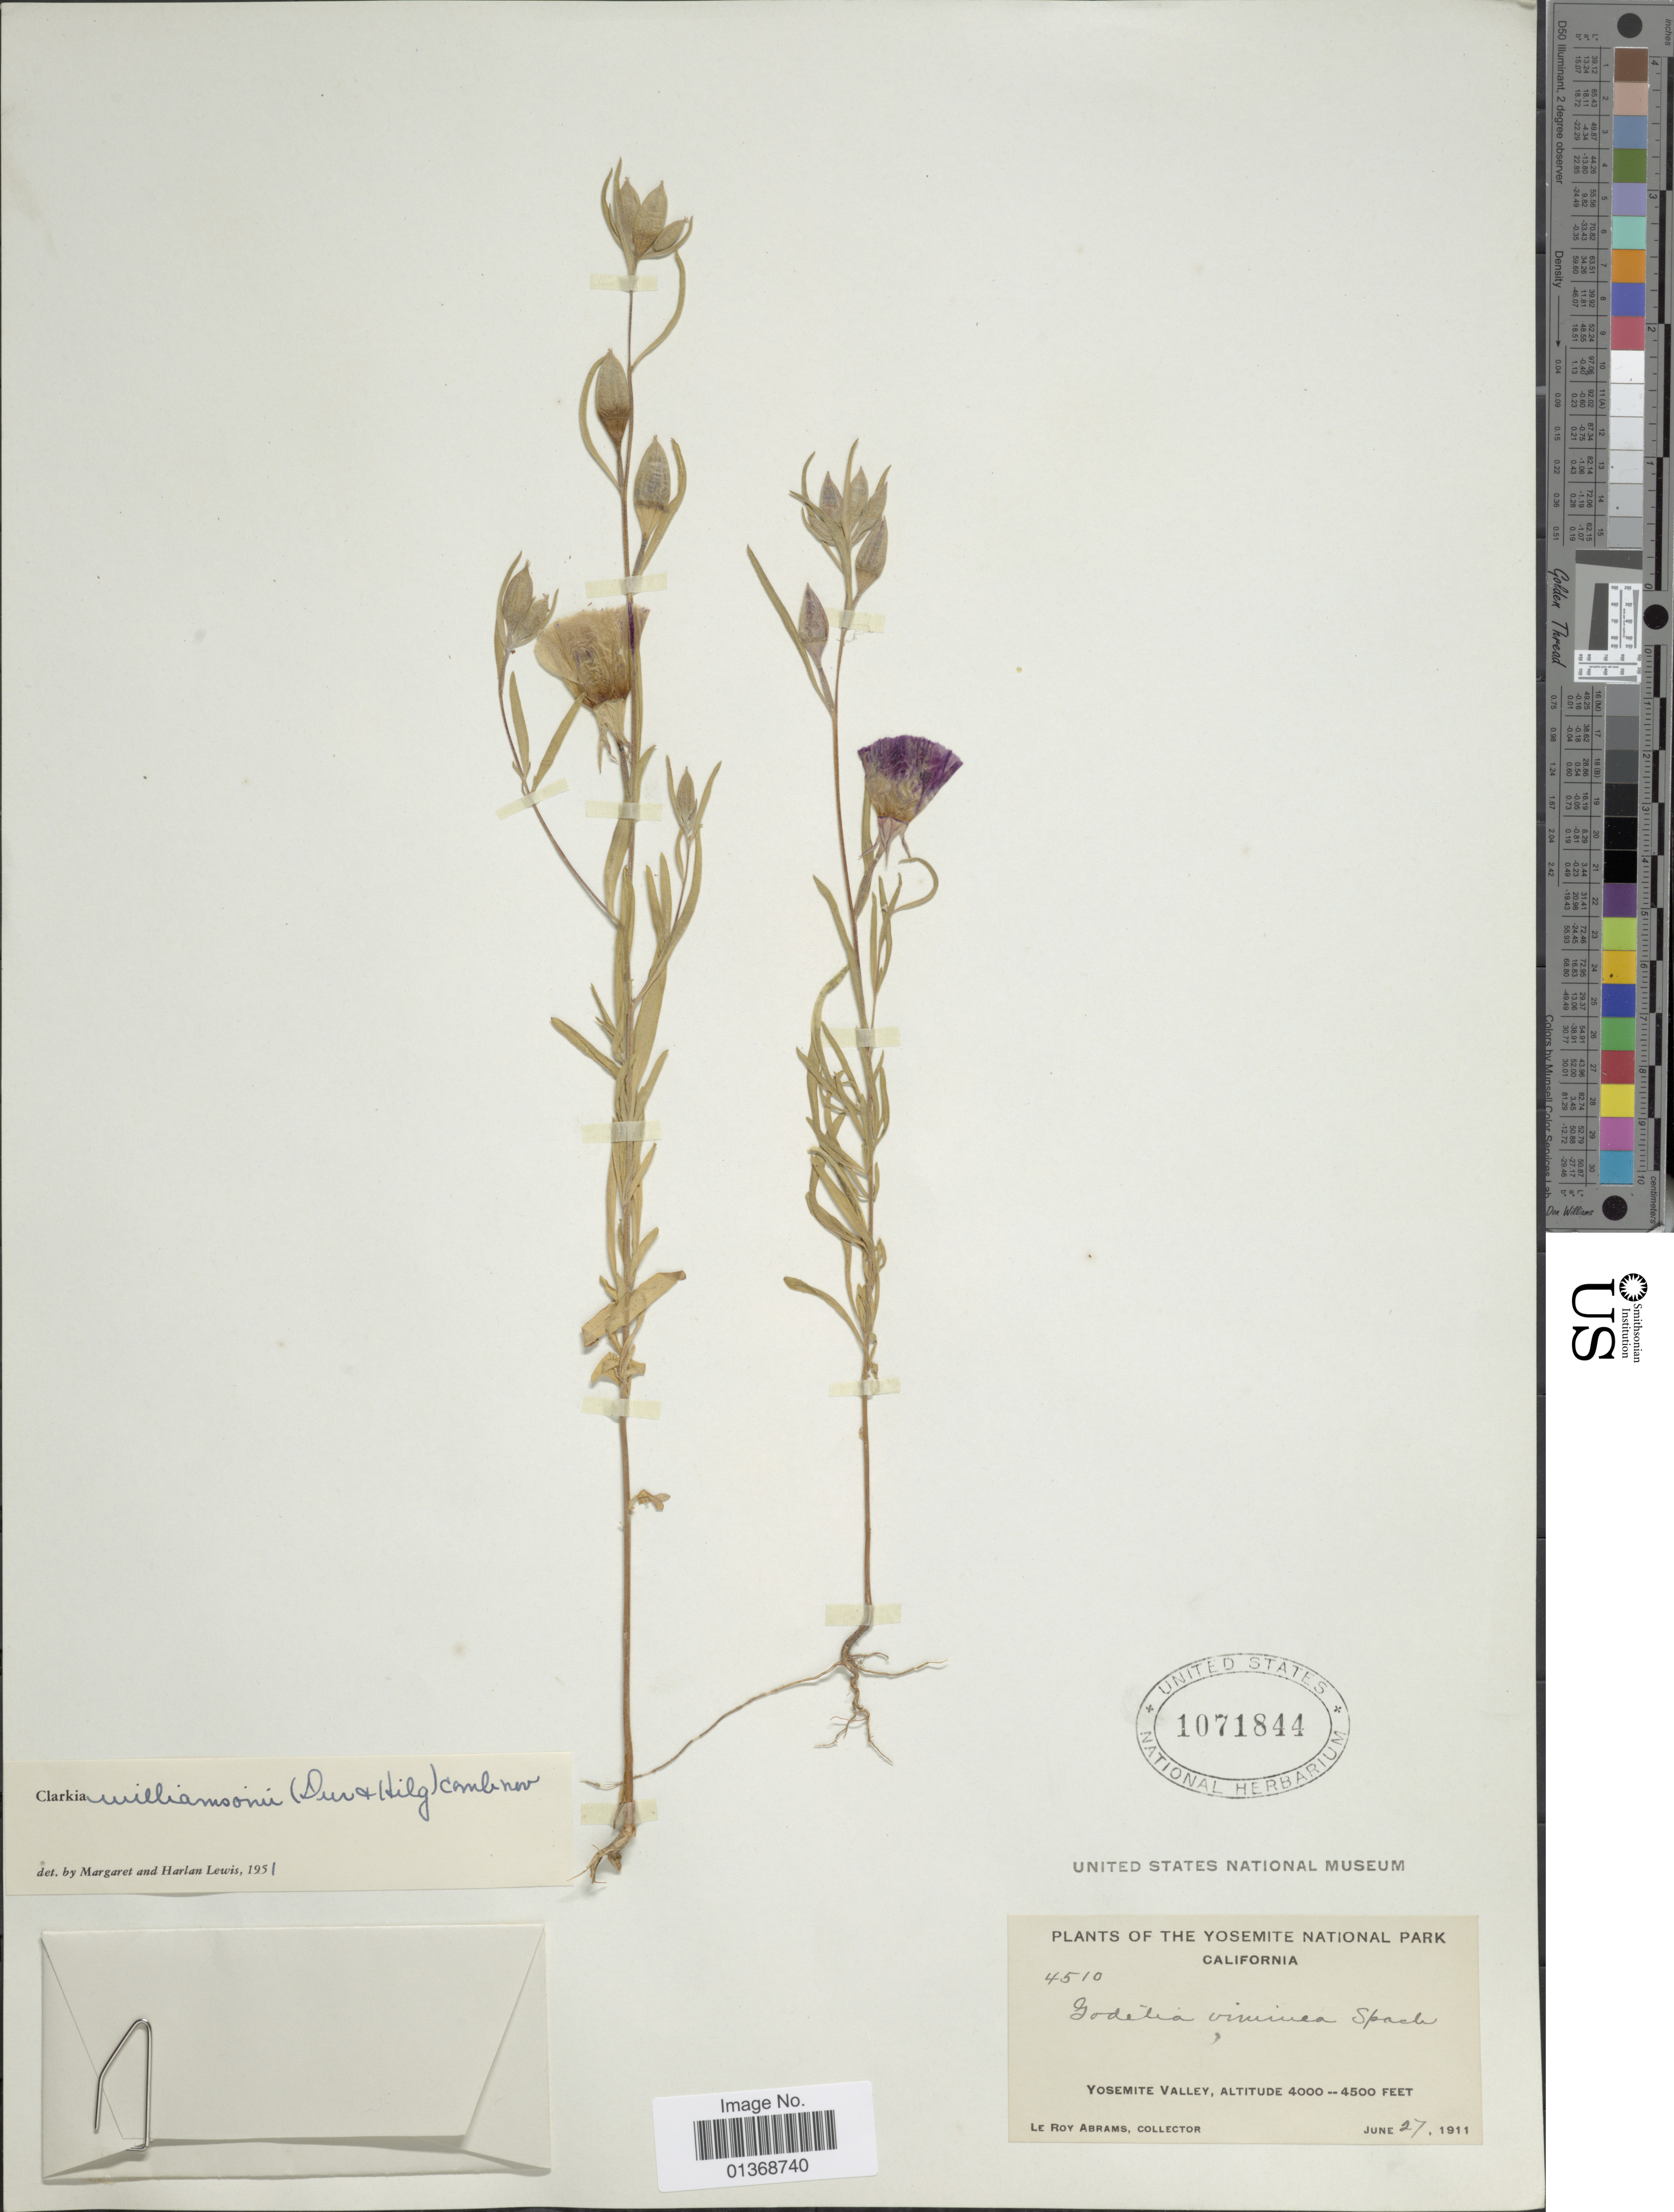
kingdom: Plantae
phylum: Tracheophyta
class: Magnoliopsida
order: Myrtales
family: Onagraceae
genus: Clarkia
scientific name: Clarkia williamsonii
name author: (Durand & Hilg.) F. H. Lewis & M.E. Lewis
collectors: L. Abrams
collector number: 4510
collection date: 1911-06-27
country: United States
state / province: California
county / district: Mariposa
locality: Yosemite National Park, Yosemite Valley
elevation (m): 1219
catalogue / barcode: US 1071844